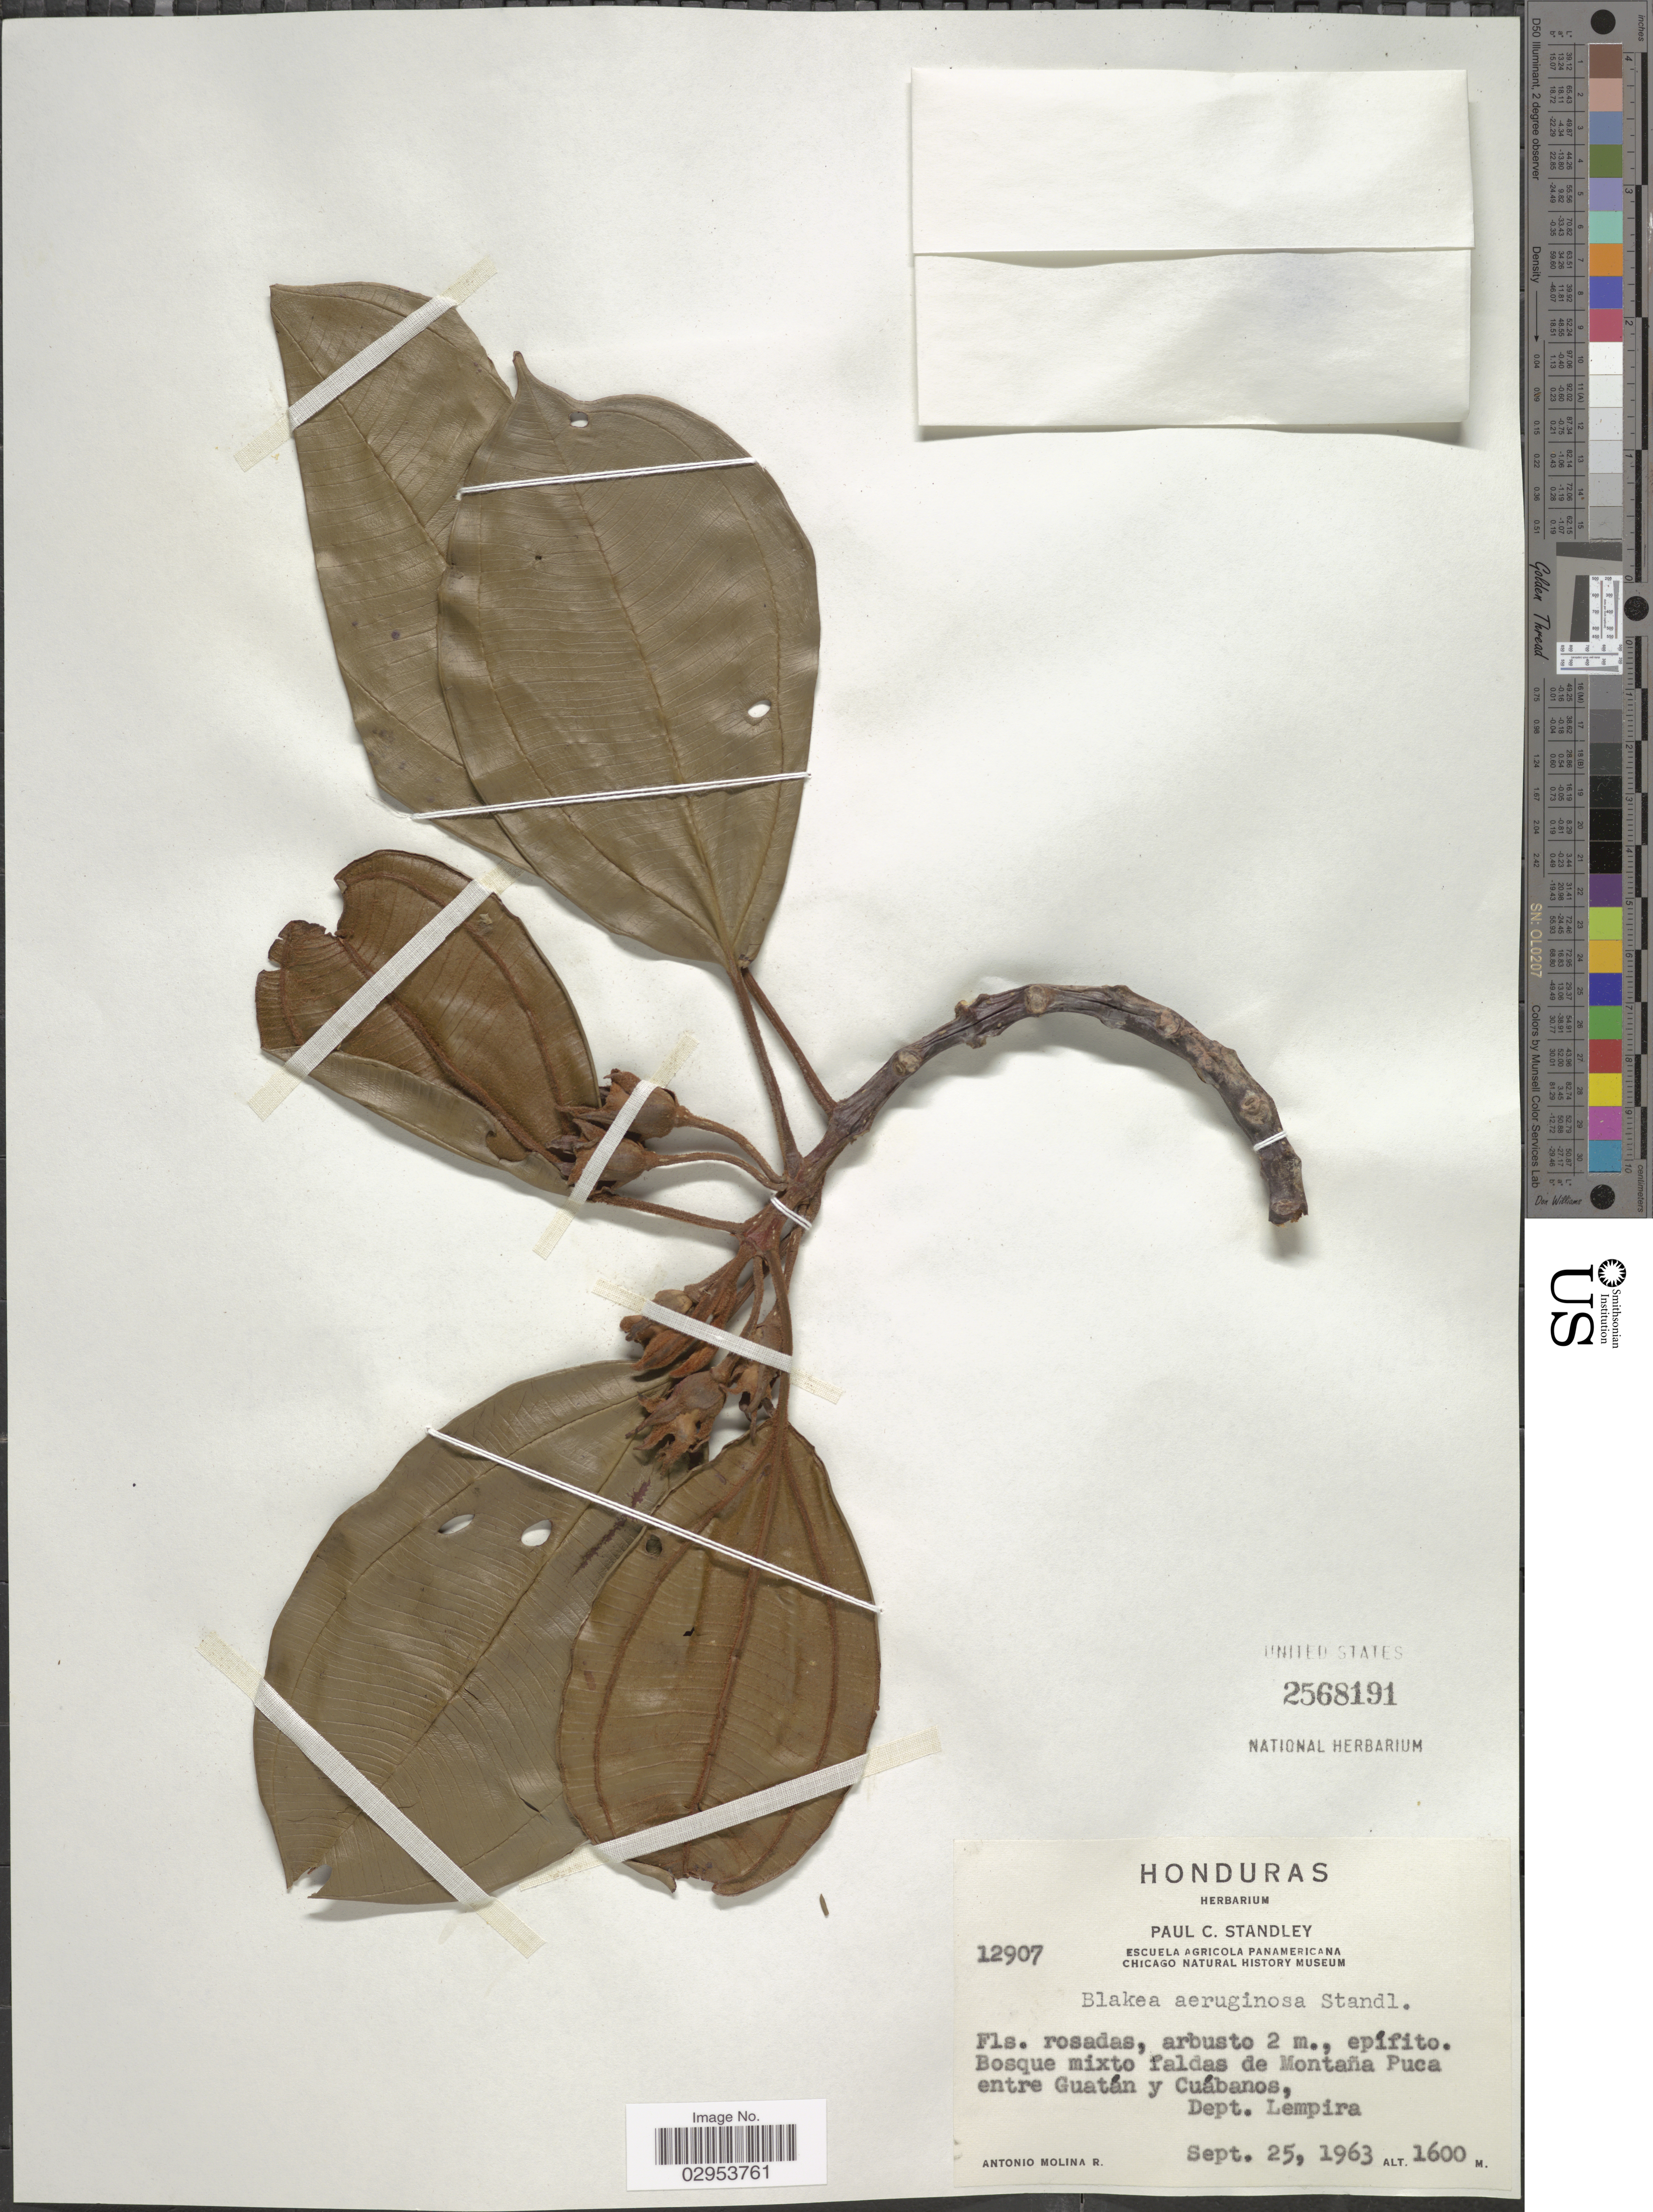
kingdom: Plantae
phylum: Tracheophyta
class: Magnoliopsida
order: Myrtales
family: Melastomataceae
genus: Topobea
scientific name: Topobea aeruginosa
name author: (Standl.) L.O. Williams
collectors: A. Molina R.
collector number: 12907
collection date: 1963-09-25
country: Honduras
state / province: Lempira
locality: Bosque mixto faldas de Montaña Puca entre Guatán y Cuábanos, Dept. Lempira.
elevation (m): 1600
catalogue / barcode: US 2568191